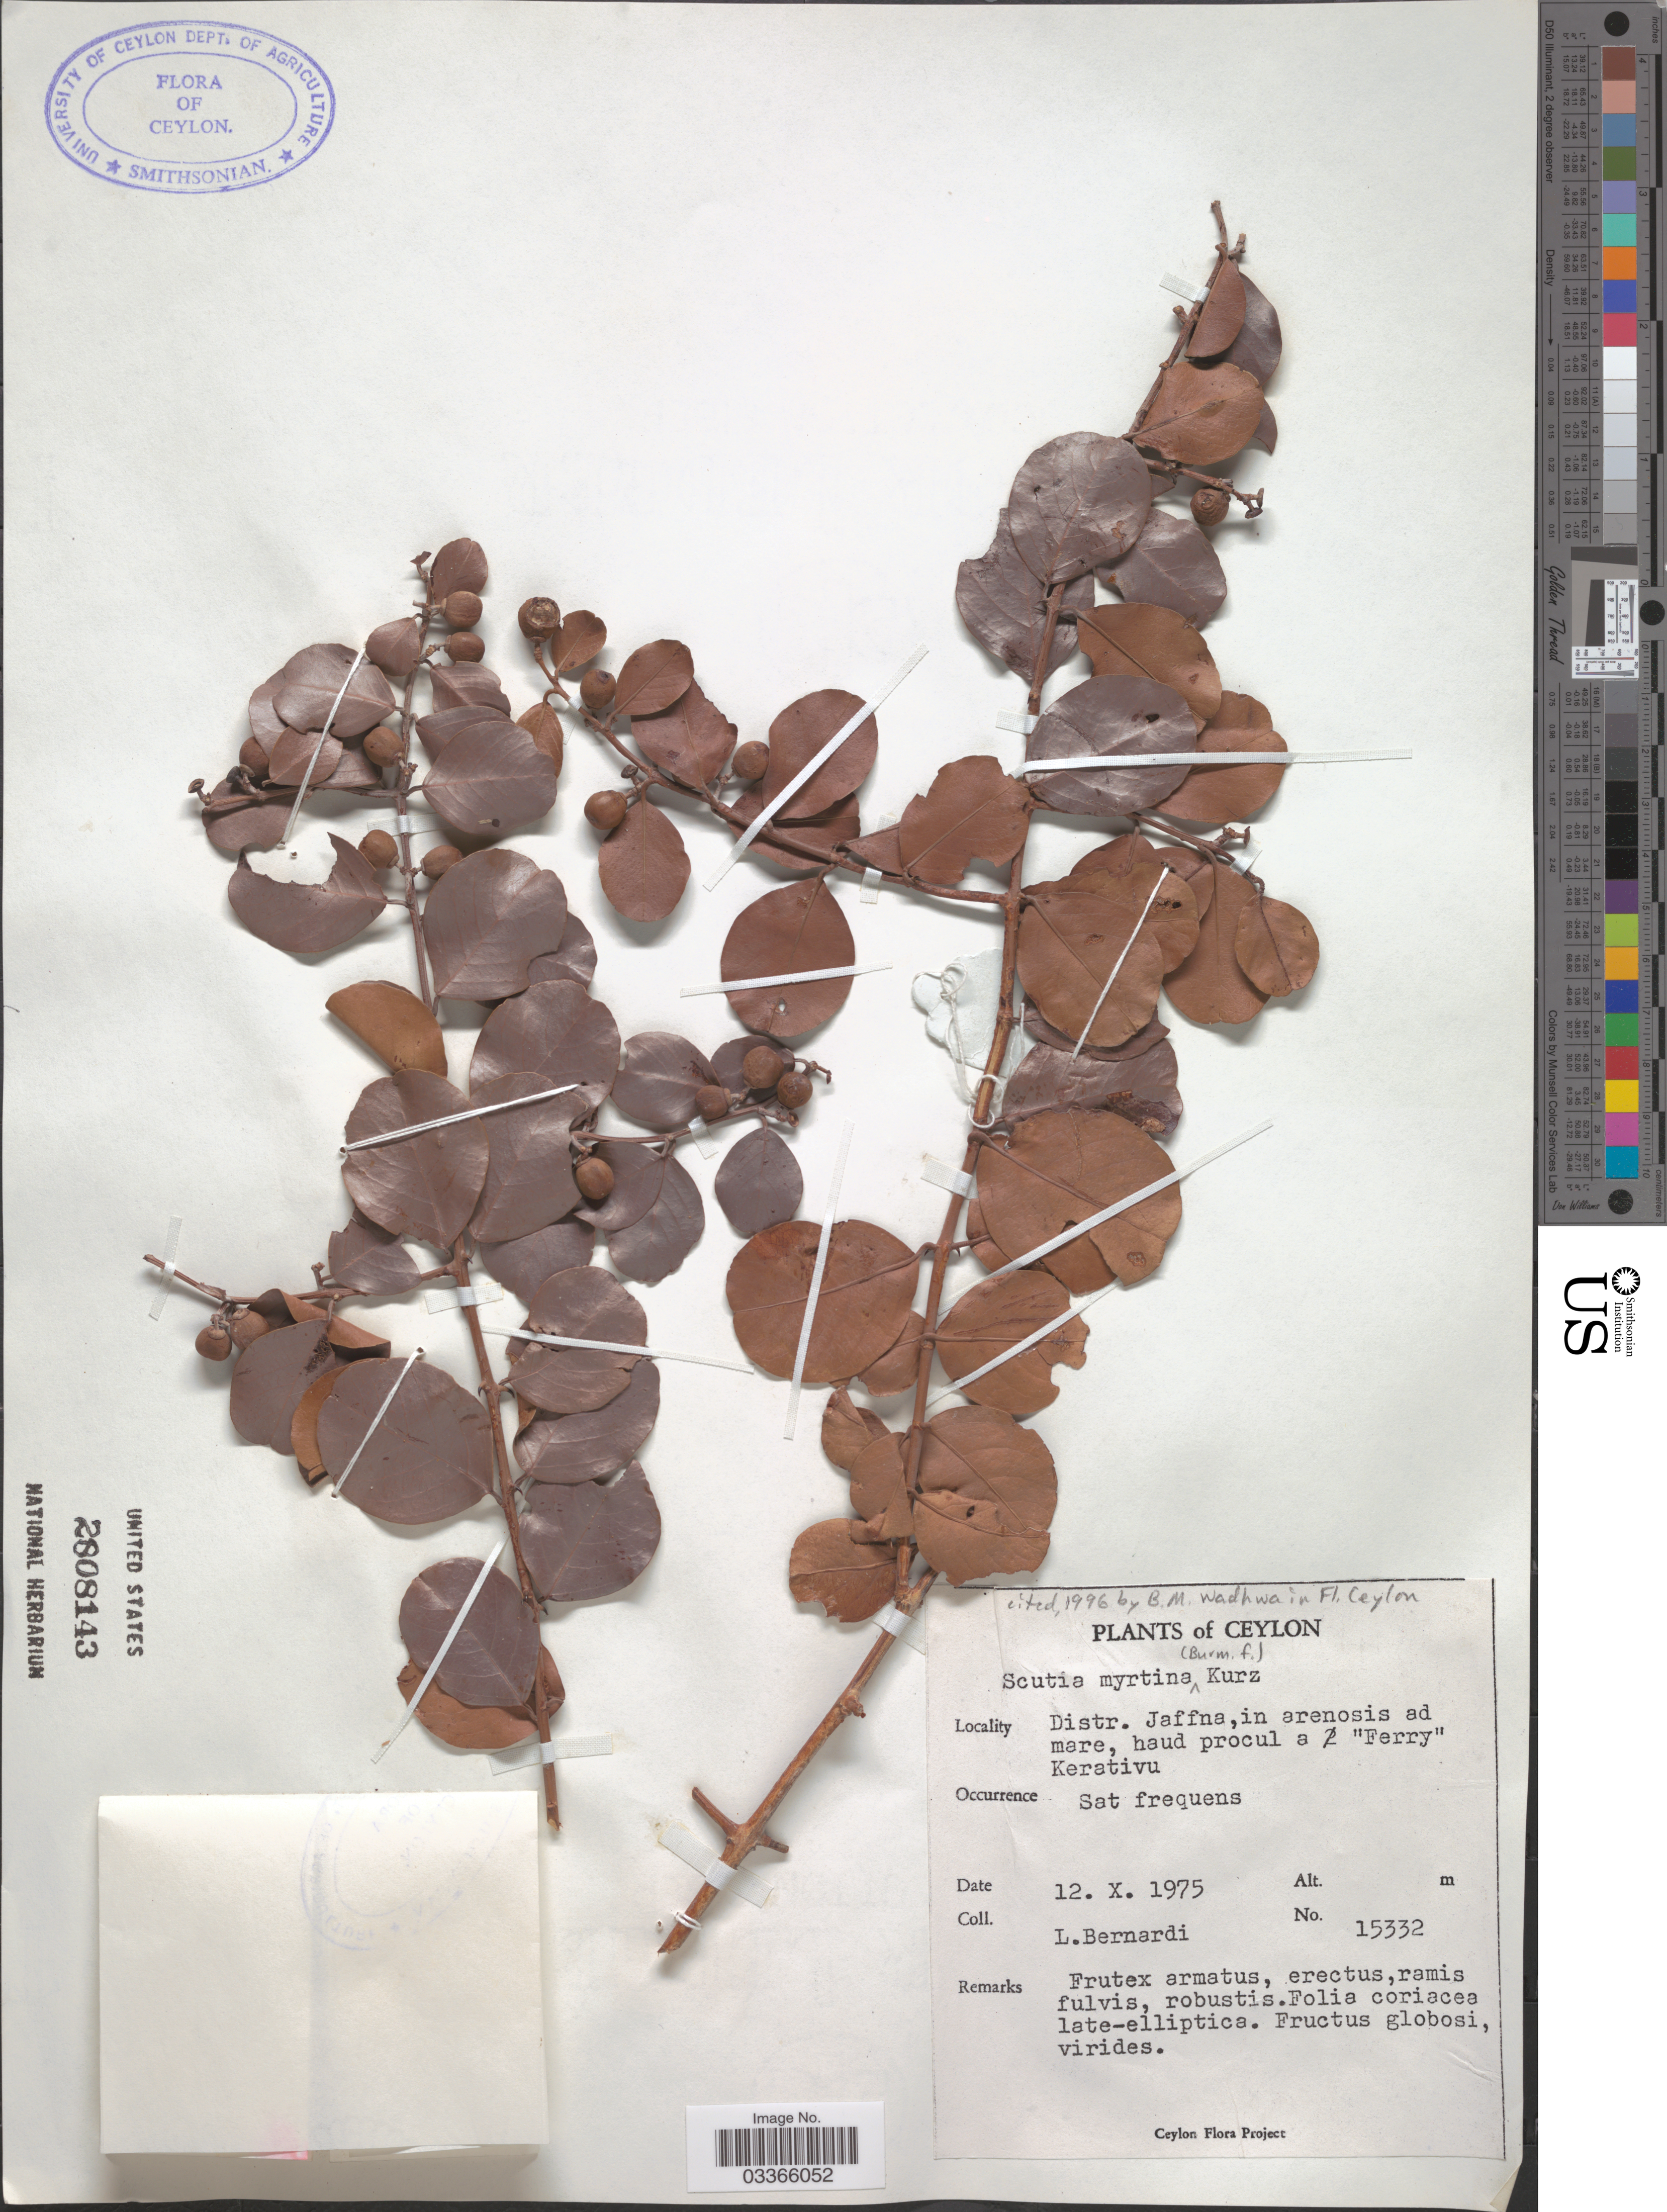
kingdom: Plantae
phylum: Tracheophyta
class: Magnoliopsida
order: Rosales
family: Rhamnaceae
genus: Scutia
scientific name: Scutia myrtina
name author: (Burm. f.) Kurz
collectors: L. Bernardi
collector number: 15332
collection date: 1975-10-12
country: Sri Lanka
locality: Ceylon, Distr. Jaffna, in arenosis ad mare, haud procul a "Ferry" Kerativu.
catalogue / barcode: US 2808143